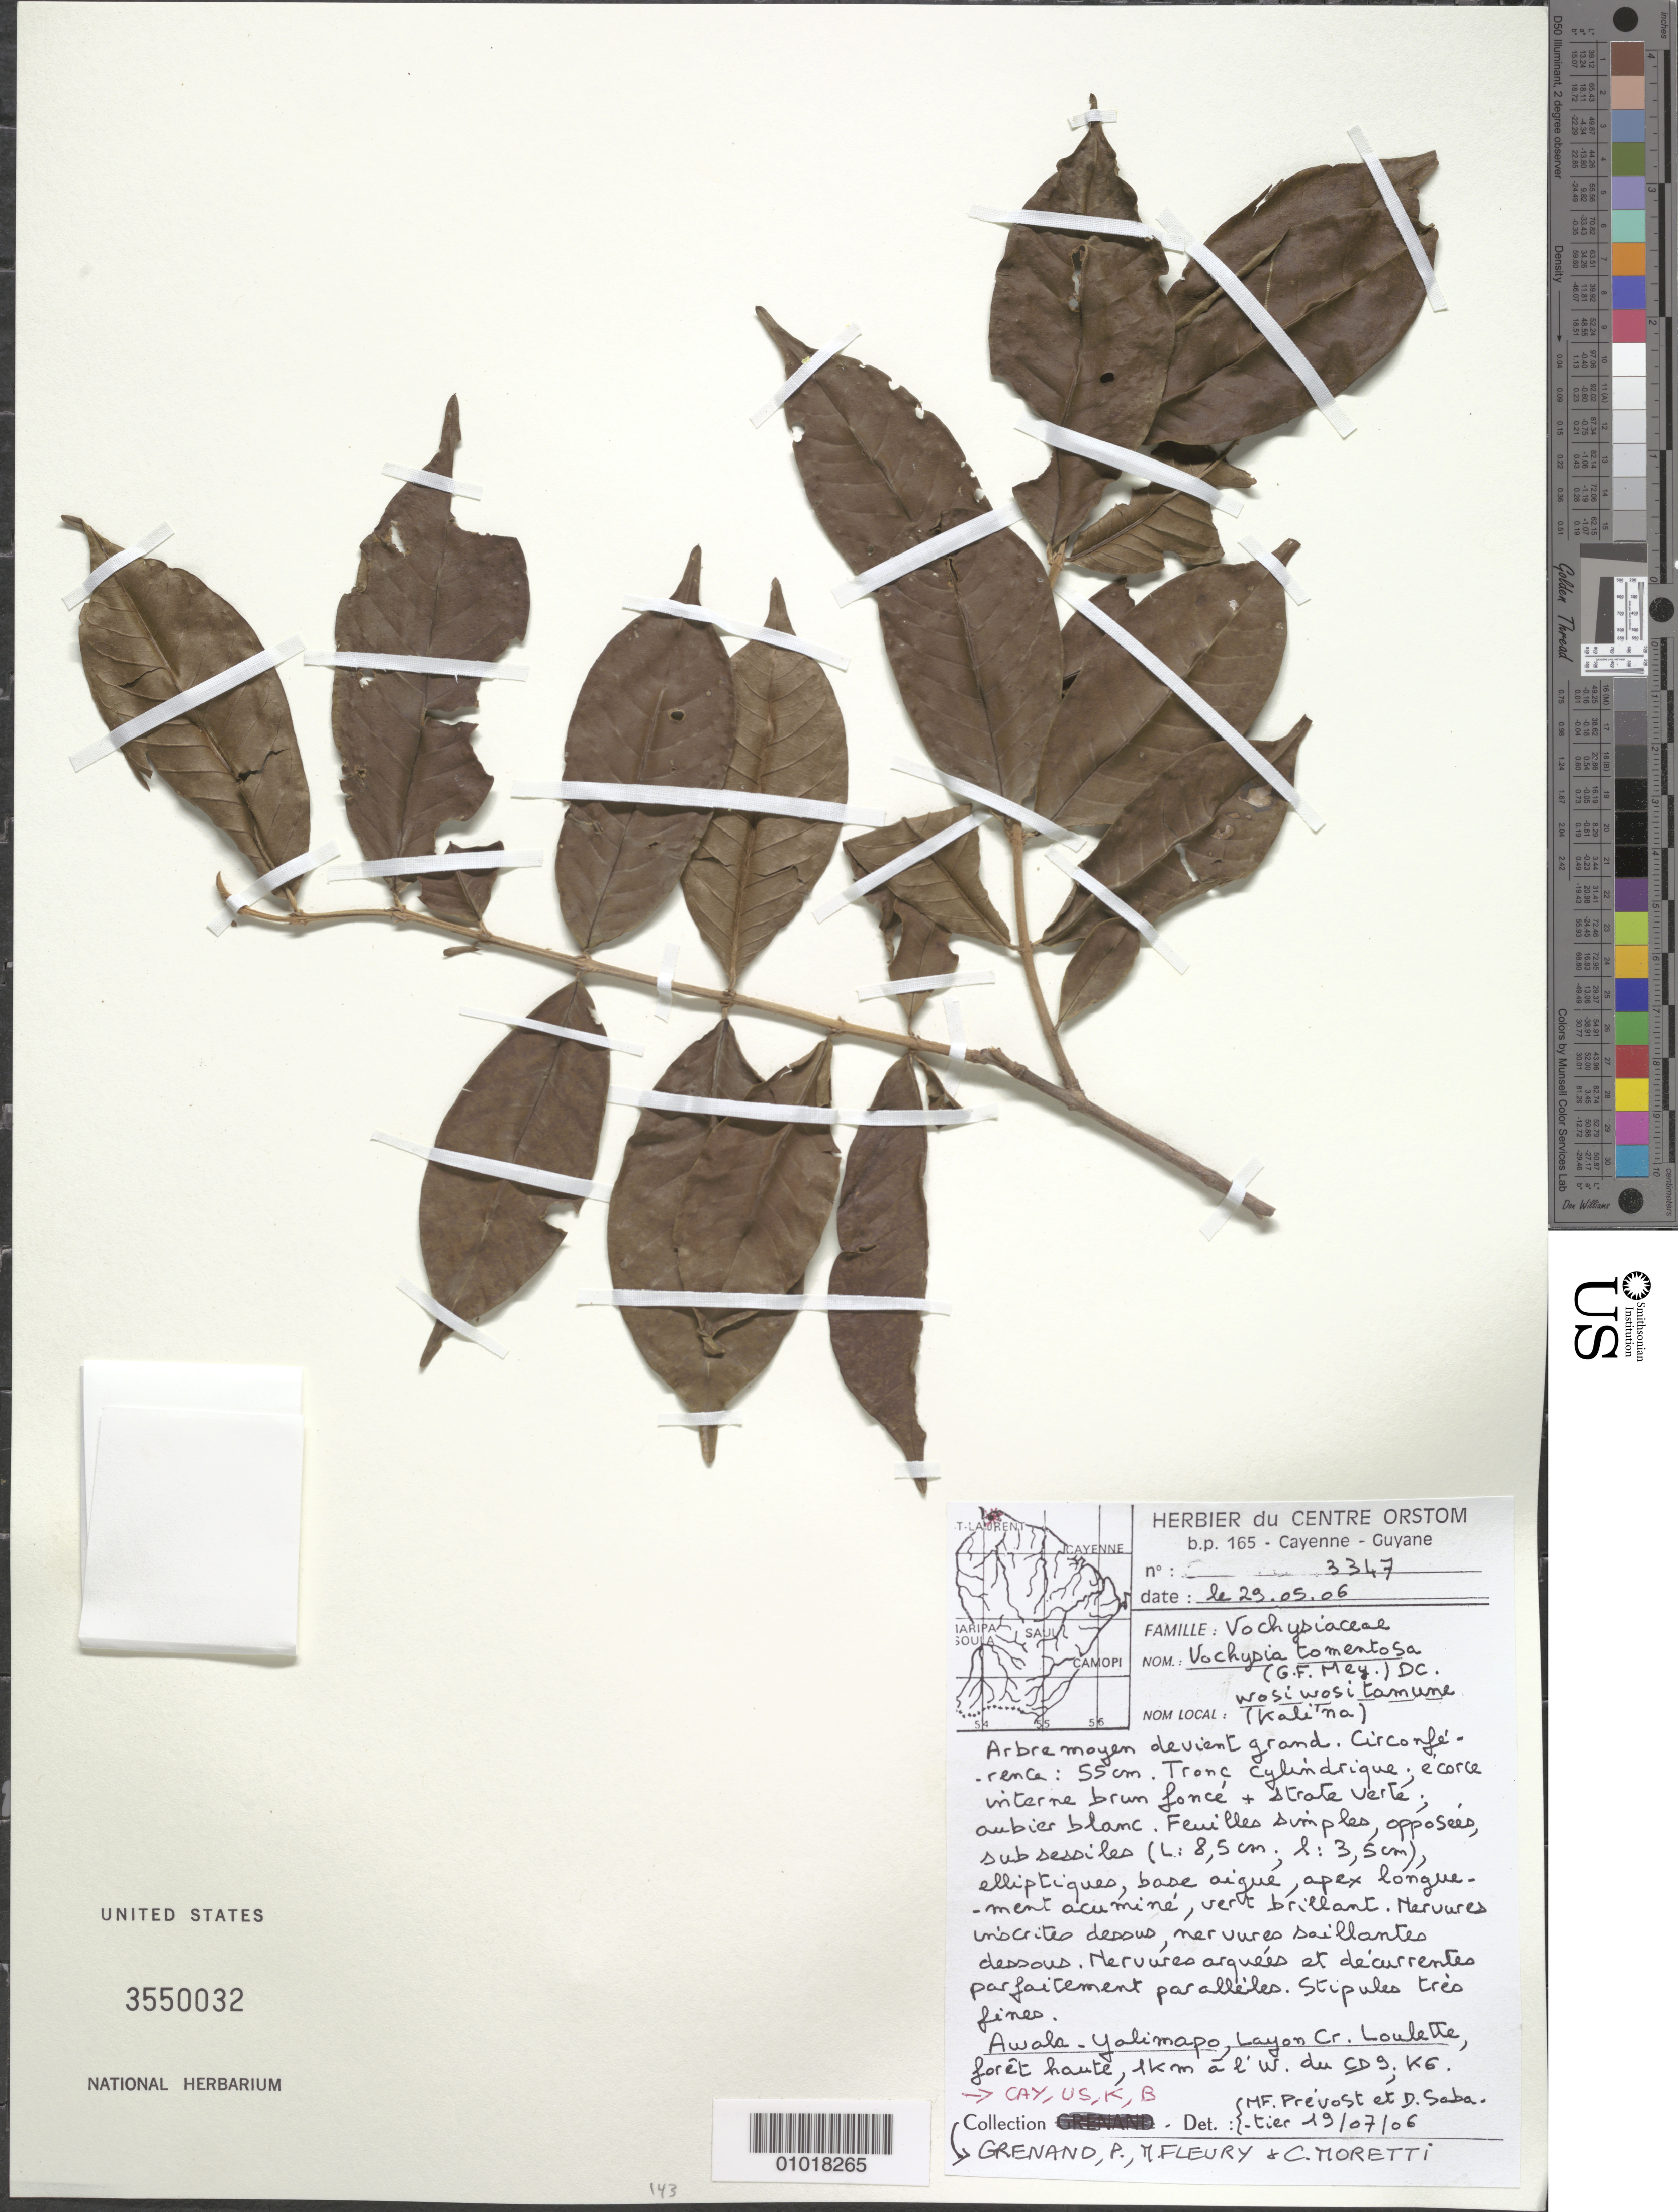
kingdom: Plantae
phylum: Tracheophyta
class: Magnoliopsida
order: Myrtales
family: Vochysiaceae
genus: Vochysia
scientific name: Vochysia tomentosa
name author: (G. Mey.) DC.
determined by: Prévost, M.-F.; Sabatier, D.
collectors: P. Grenand, M. Fleury & C. Moretti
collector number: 3347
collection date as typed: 29-May-06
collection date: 2006-05-29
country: French Guiana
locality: Awala - Yalimapo, Layon Cr. Loulette; 1km a W du CD 9; K6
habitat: Foret haute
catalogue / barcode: US 3550032